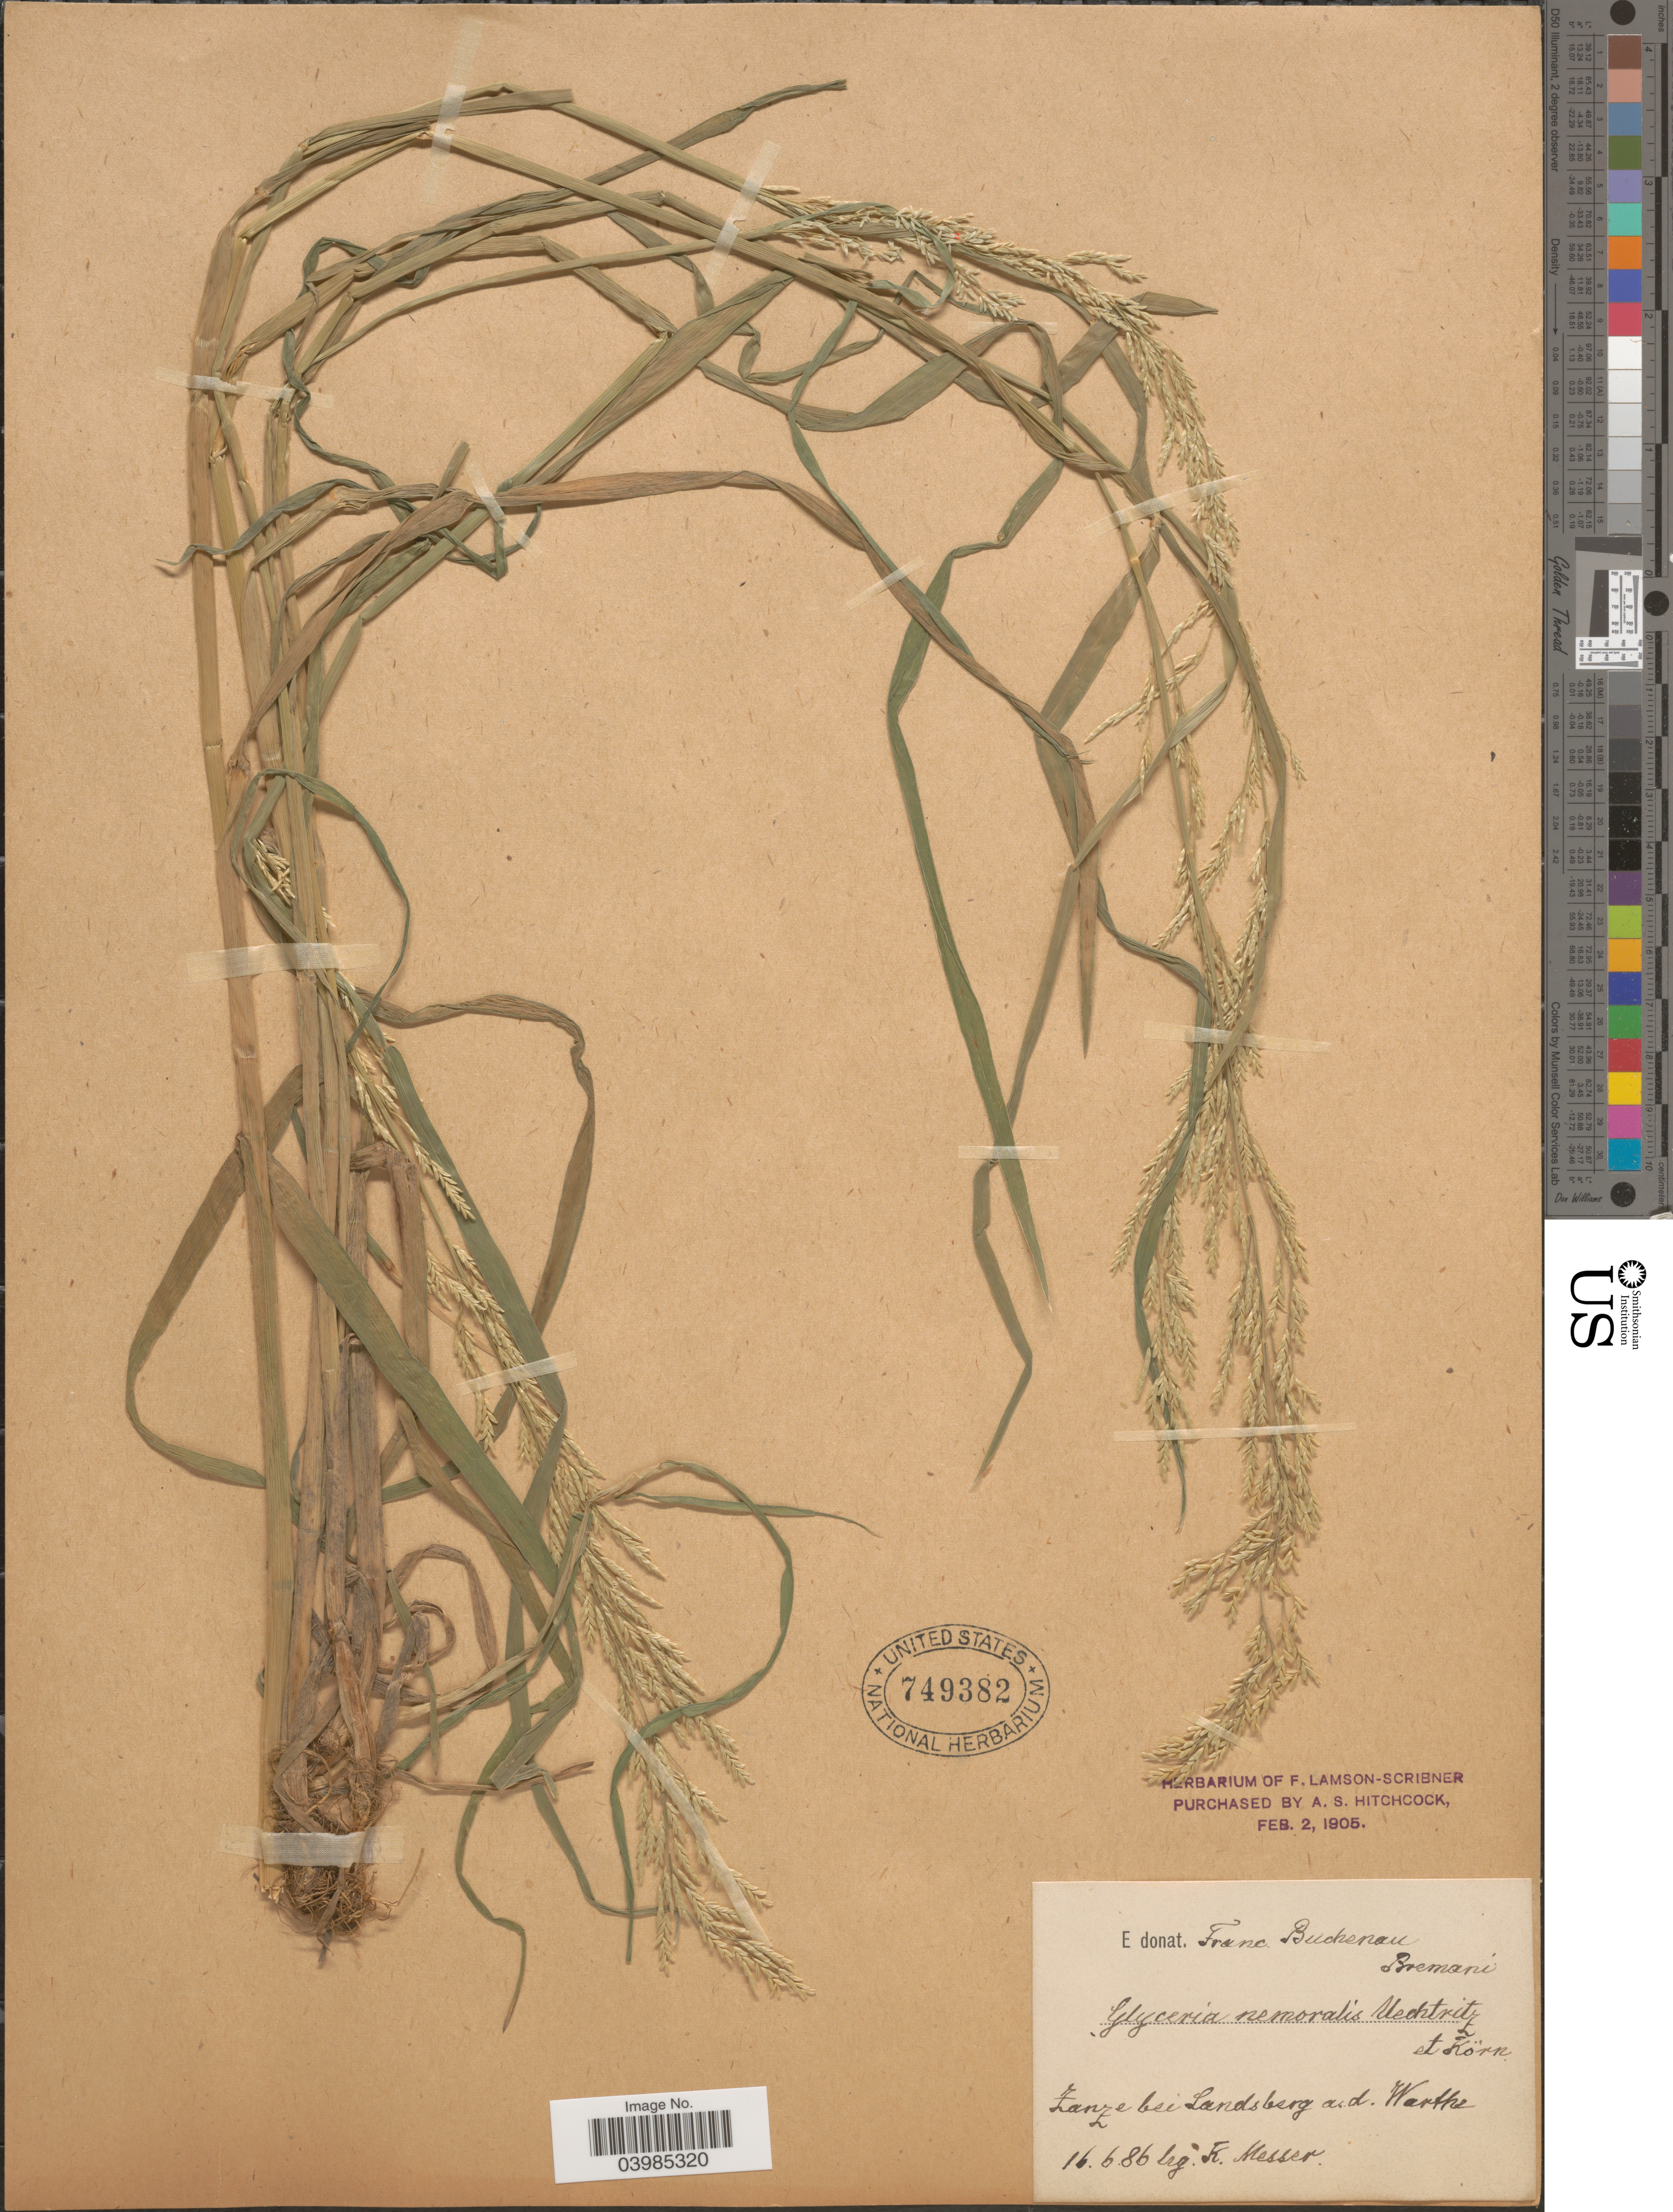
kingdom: Plantae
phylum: Tracheophyta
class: Liliopsida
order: Poales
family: Poaceae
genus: Glyceria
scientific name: Glyceria nemoralis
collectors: K. Messer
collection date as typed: Transcribed d/m/y: 16/6/86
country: Germany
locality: Zanze bei Landsberg a.d. Warthe.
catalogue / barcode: US 749382